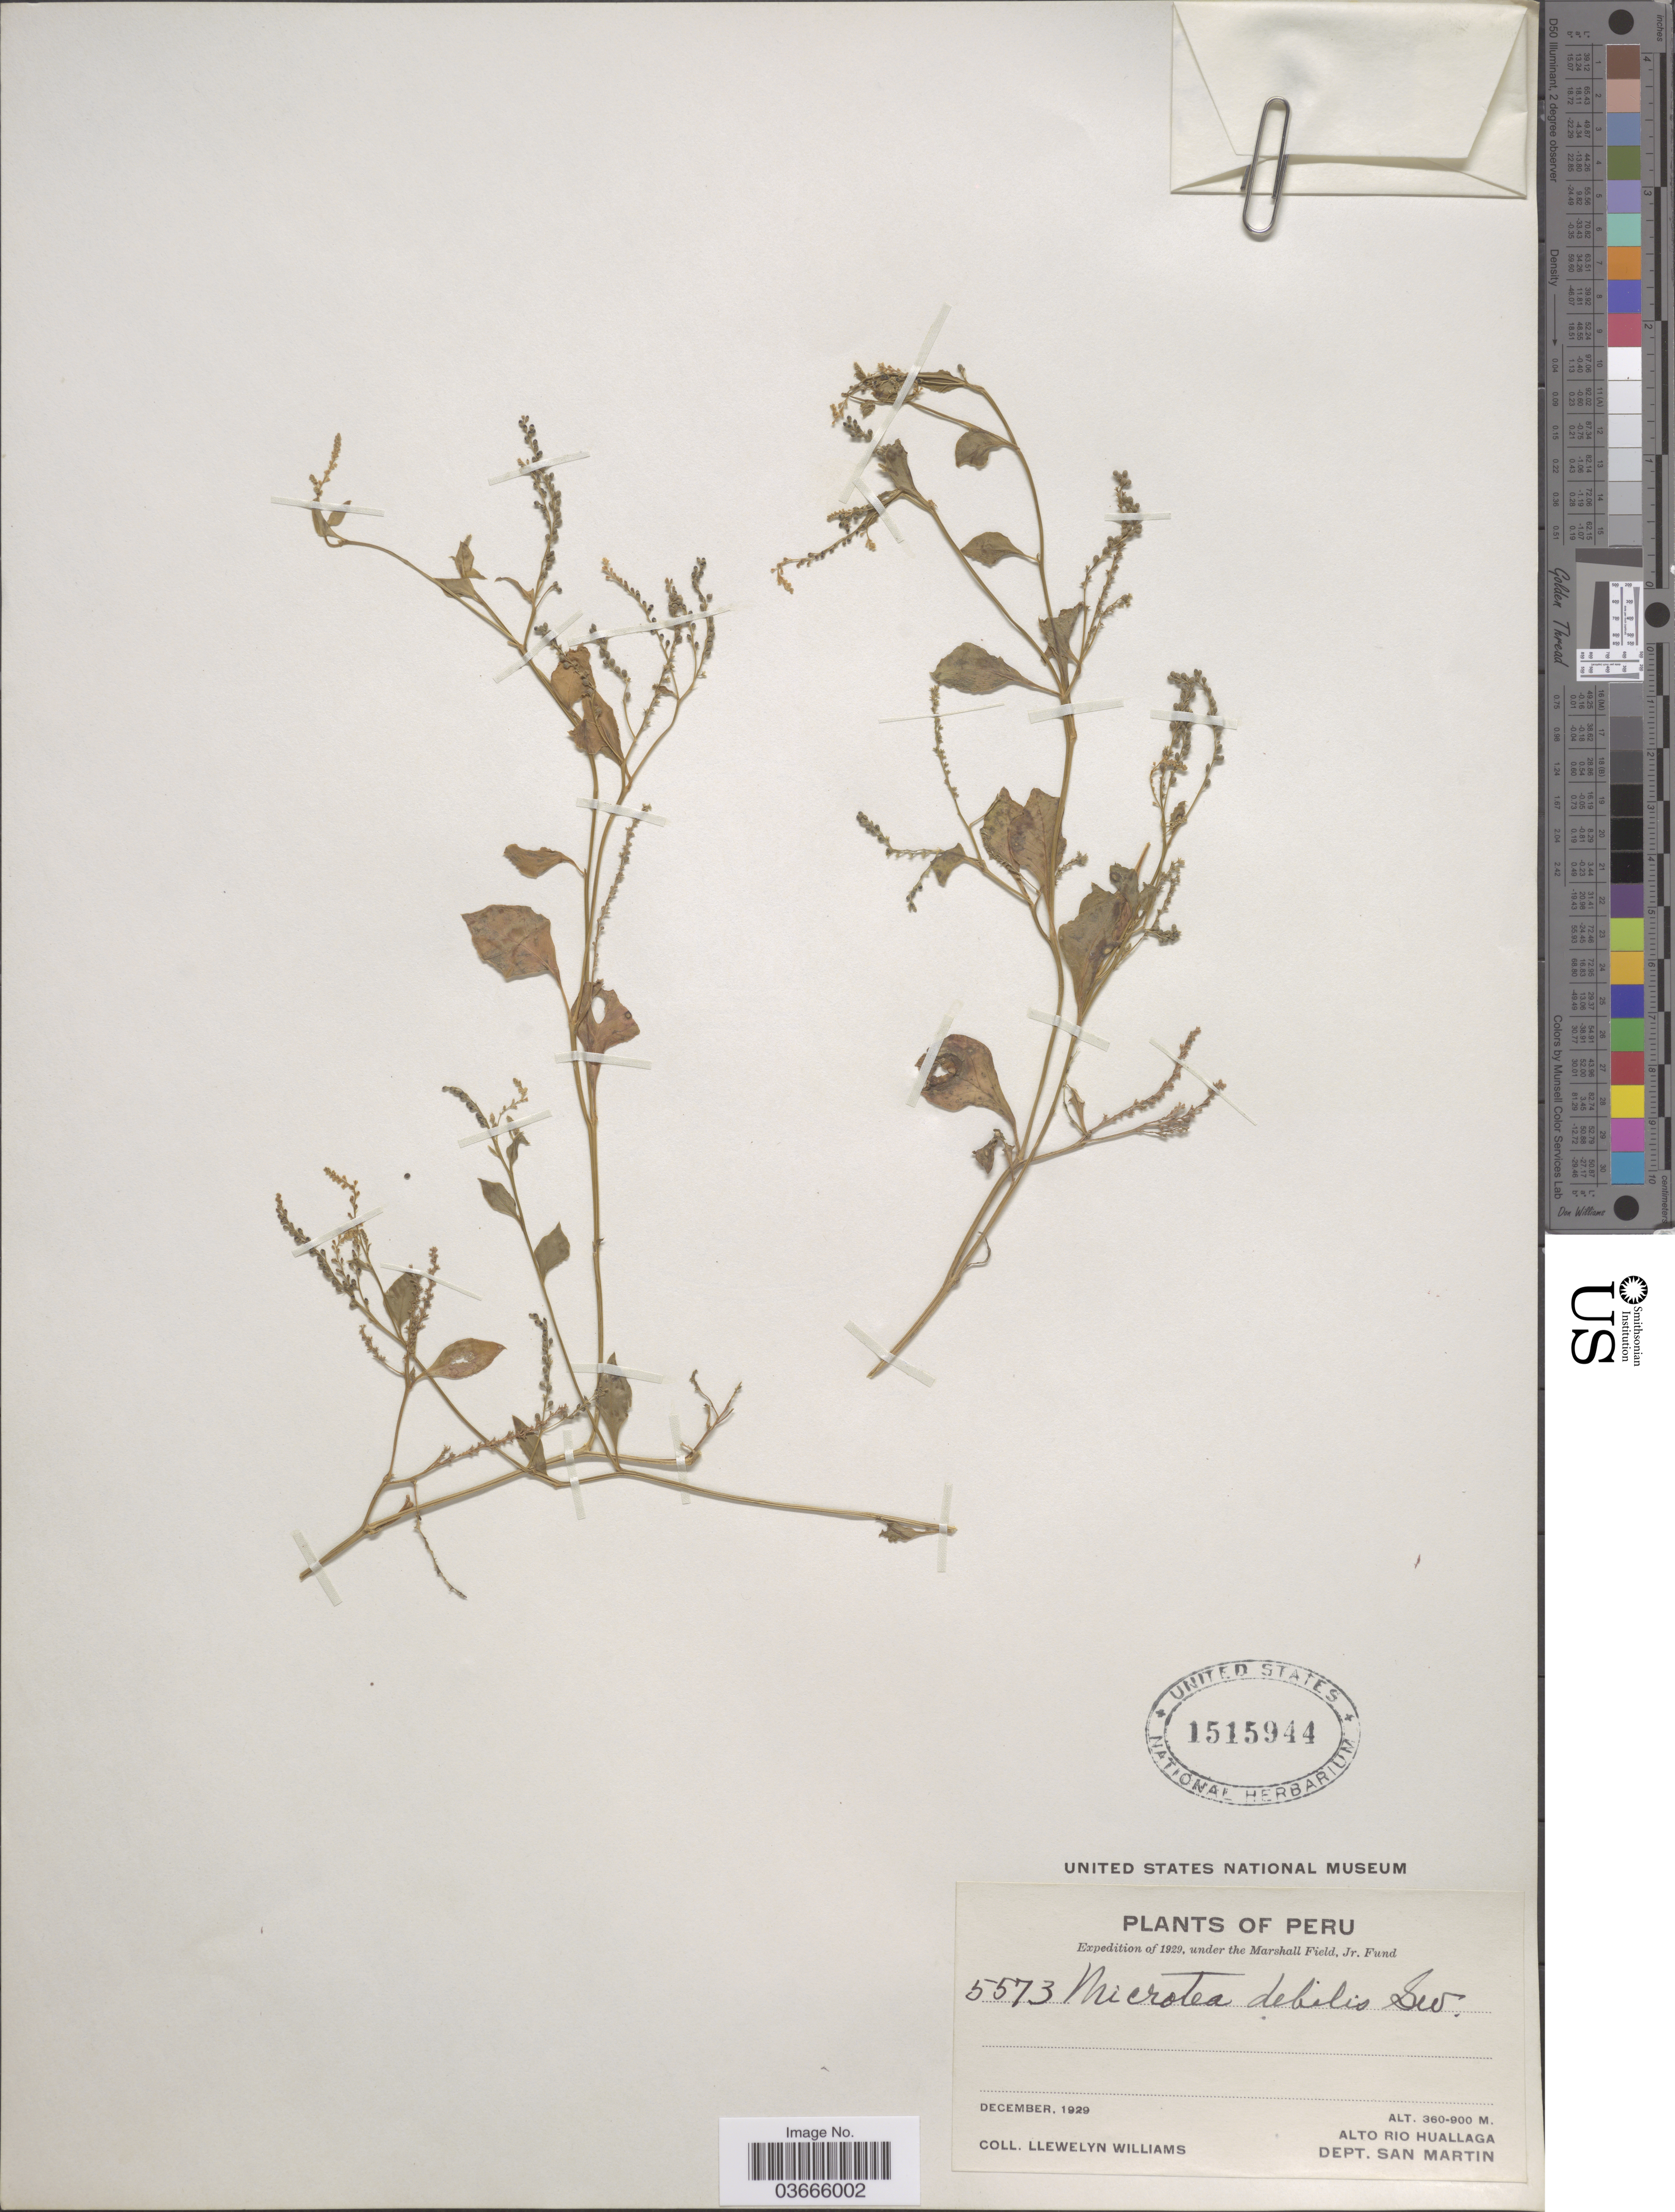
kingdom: Plantae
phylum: Tracheophyta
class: Magnoliopsida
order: Caryophyllales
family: Microteaceae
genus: Microtea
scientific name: Microtea debilis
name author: Sw.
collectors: Ll. Williams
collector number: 5573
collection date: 1929-12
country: Peru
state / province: San Martín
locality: Alto Rio Huallaga. Dept. San Martin.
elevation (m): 360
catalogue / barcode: US 1515944